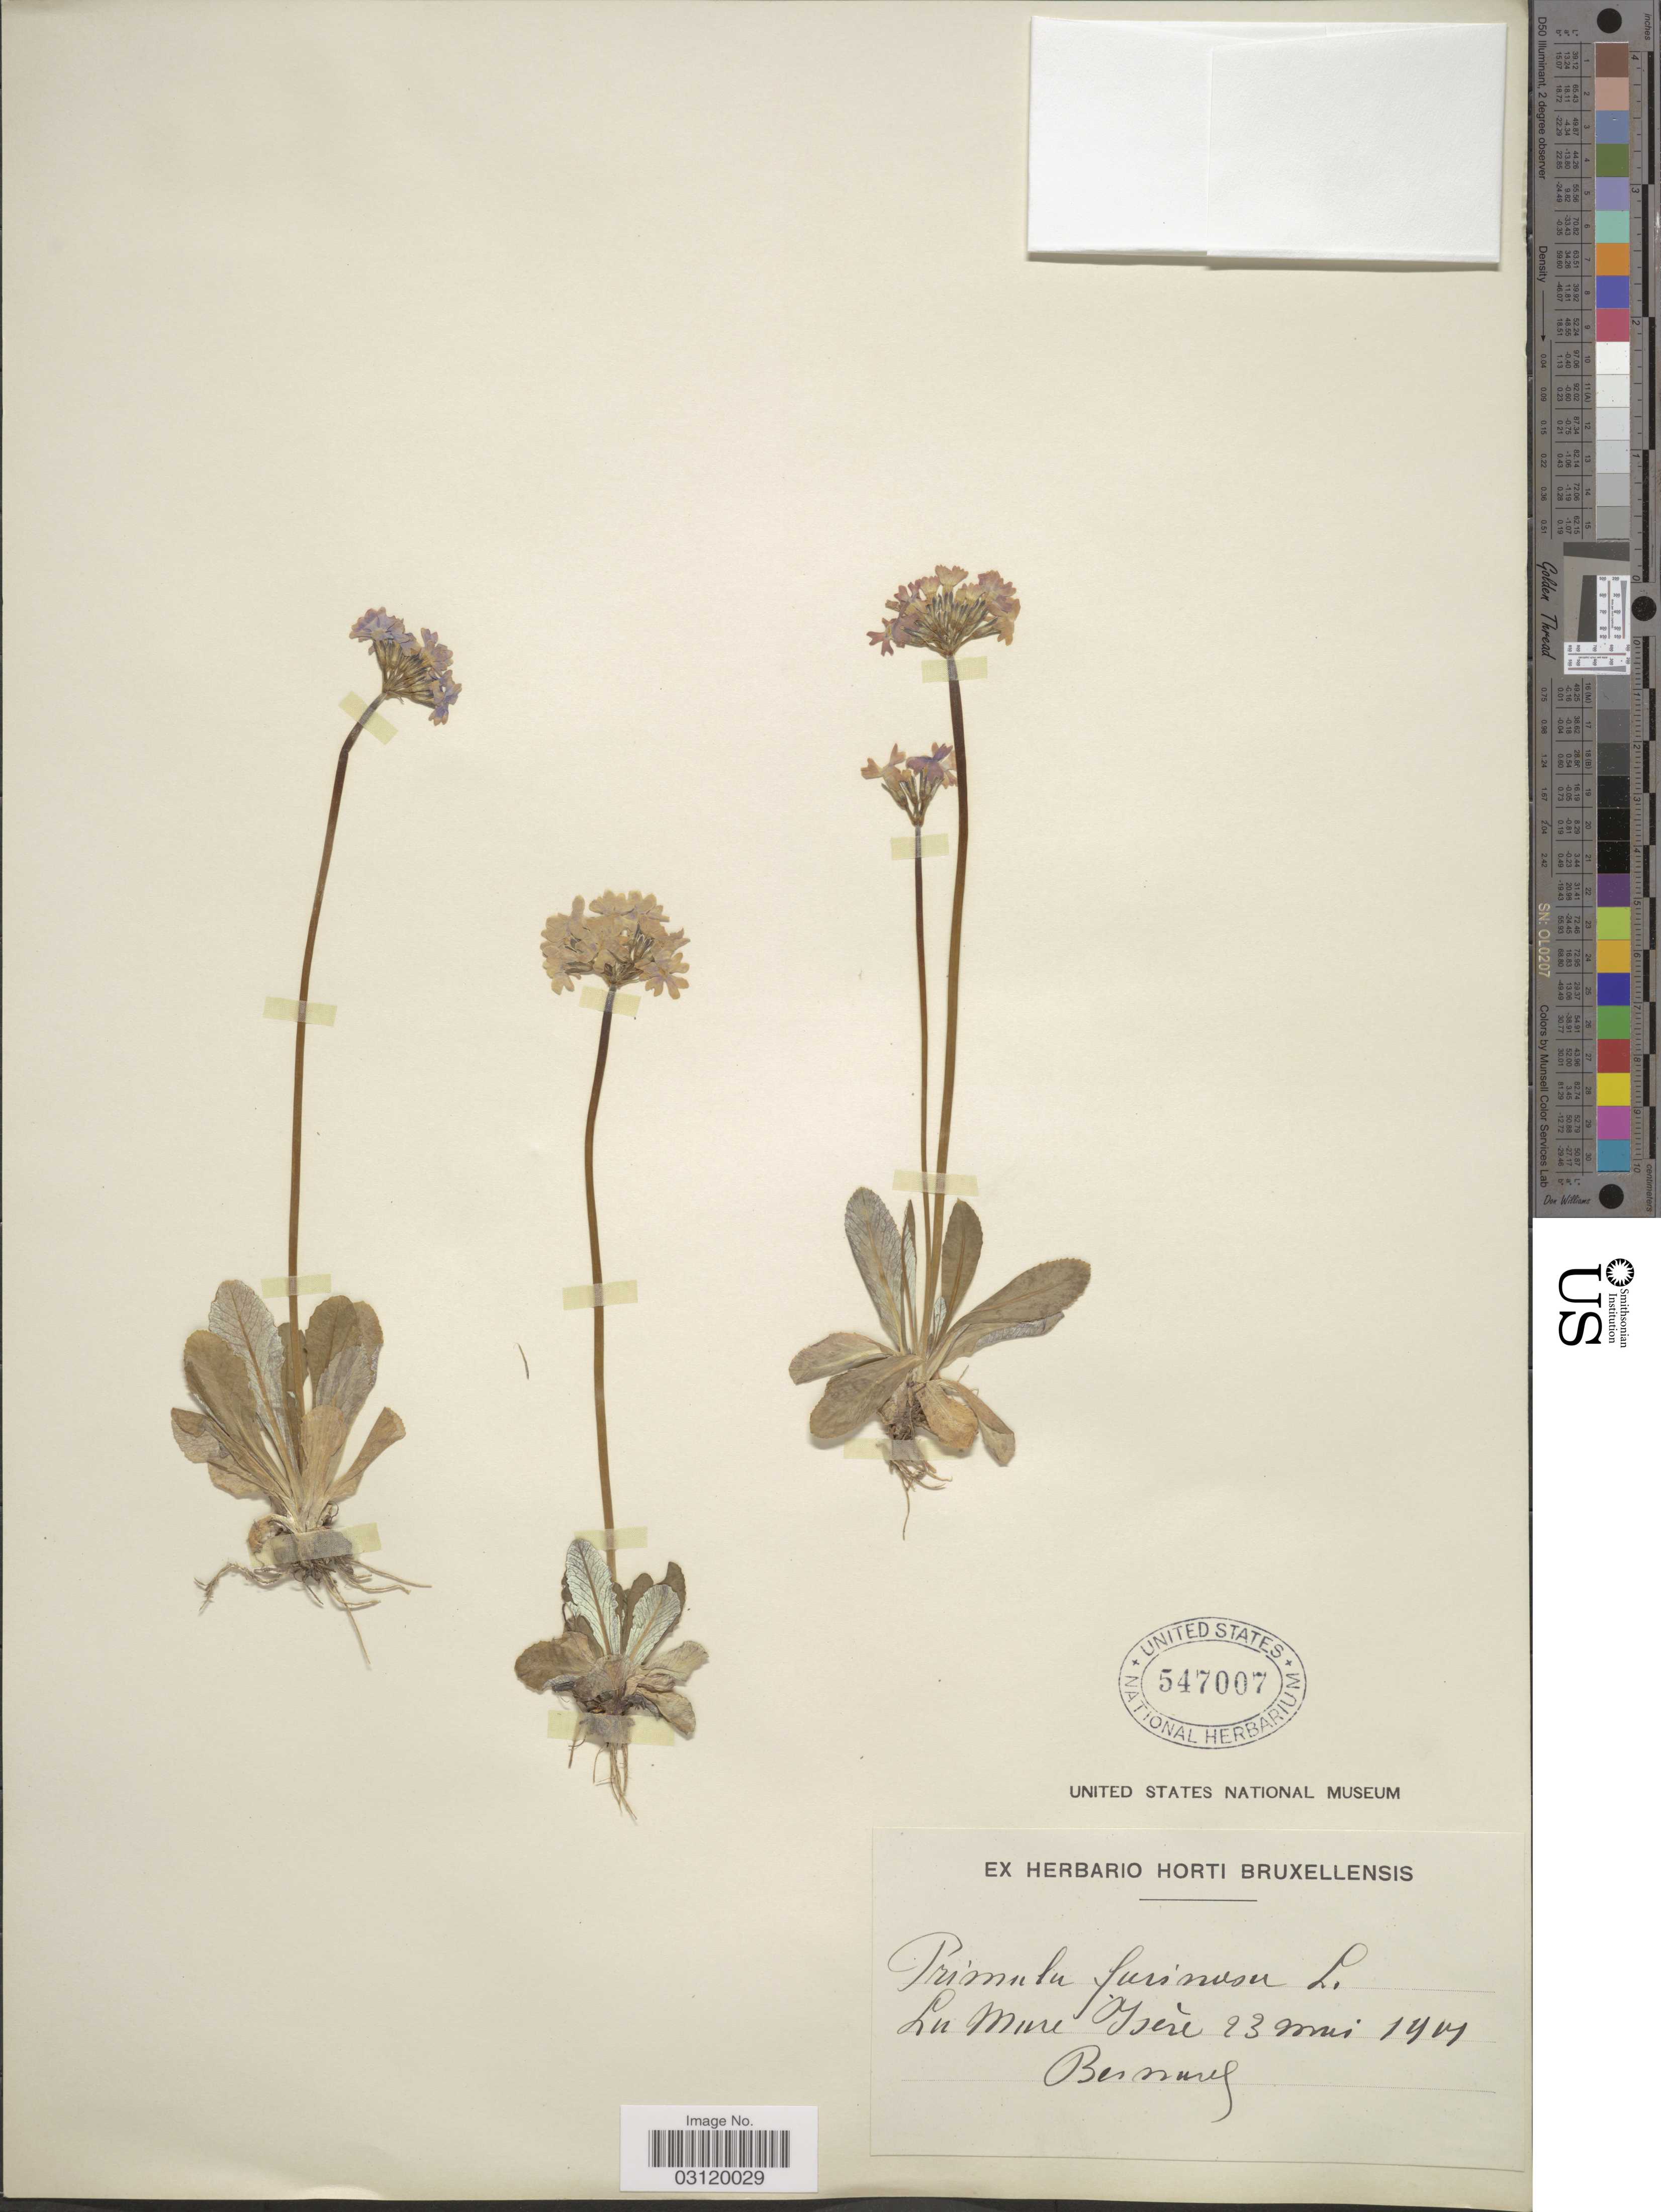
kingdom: Plantae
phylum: Tracheophyta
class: Magnoliopsida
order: Ericales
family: Primulaceae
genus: Primula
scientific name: Primula farinosa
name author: L.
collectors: -. Bernard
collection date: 1901-05-23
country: France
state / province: Auvergne-Rhône-Alpes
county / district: Isère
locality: La Mure Isère.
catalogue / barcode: US 547007